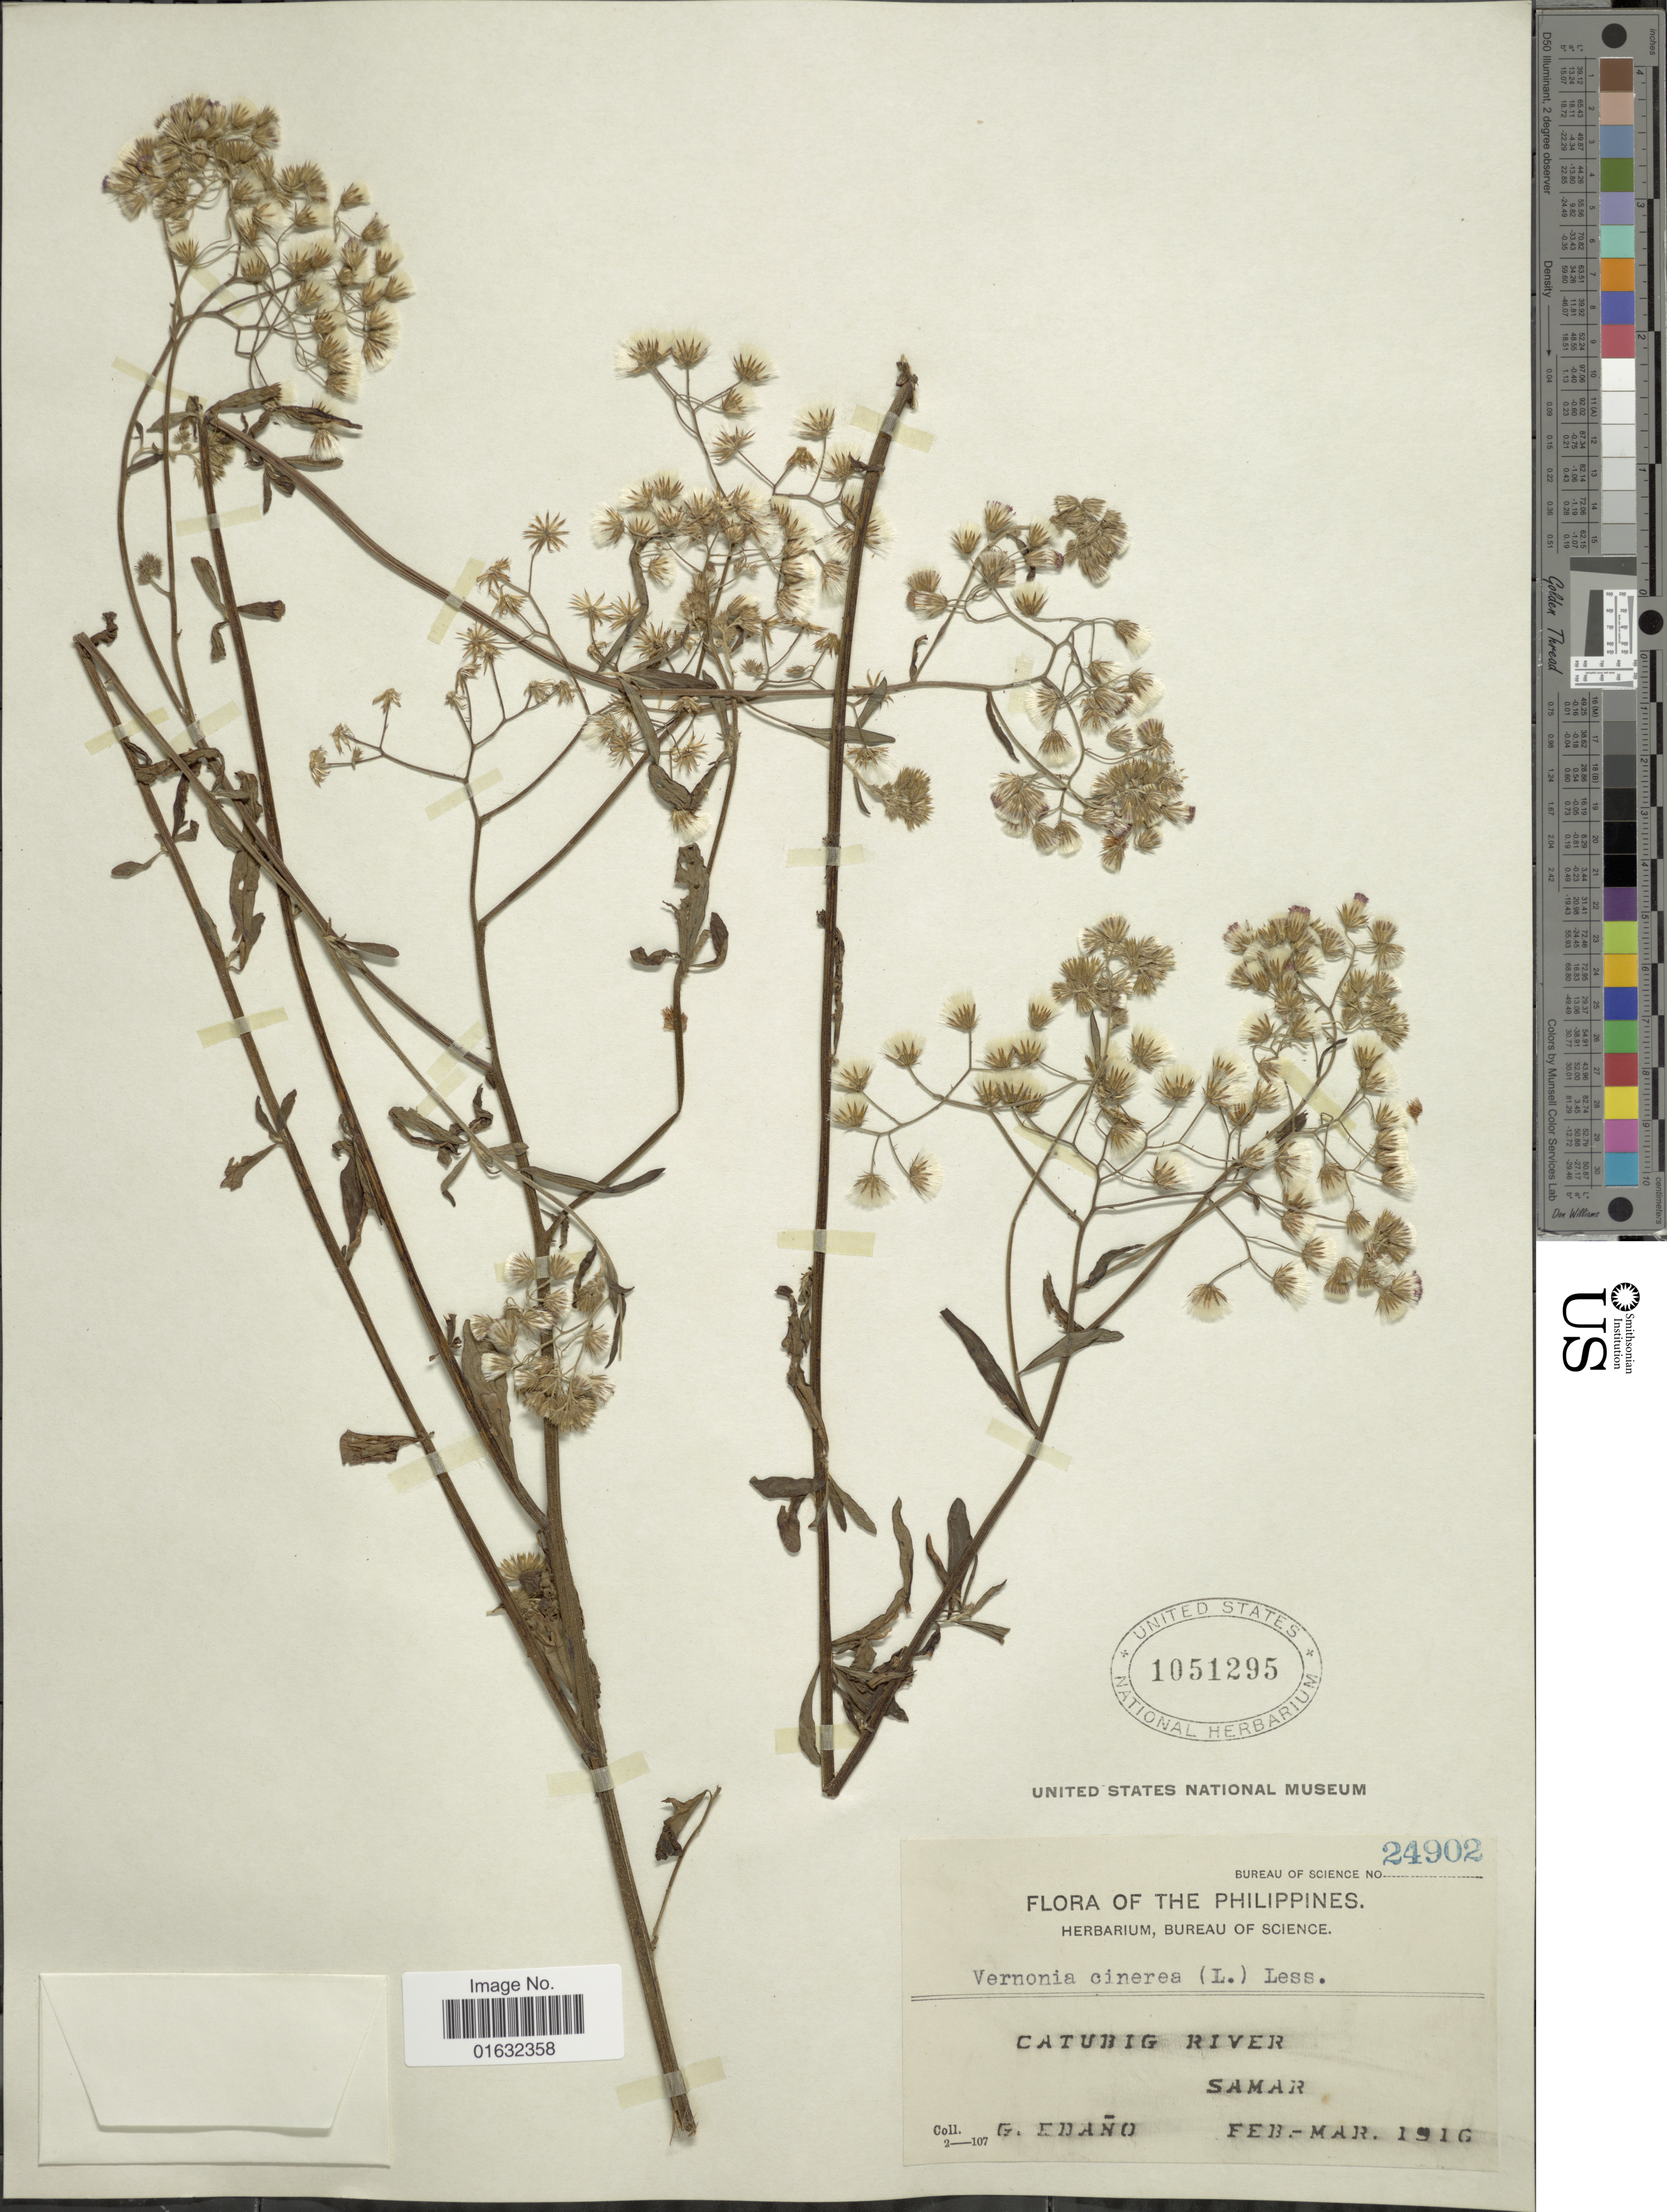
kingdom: Plantae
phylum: Tracheophyta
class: Magnoliopsida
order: Asterales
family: Asteraceae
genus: Cyanthillium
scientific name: Cyanthillium cinereum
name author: (L.) H. Rob.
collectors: G. Edaño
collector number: Bureau of Science 24902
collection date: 1916-02/1916-03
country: Philippines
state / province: Eastern Visayas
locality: Catubig River, Samar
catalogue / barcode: US 1051295